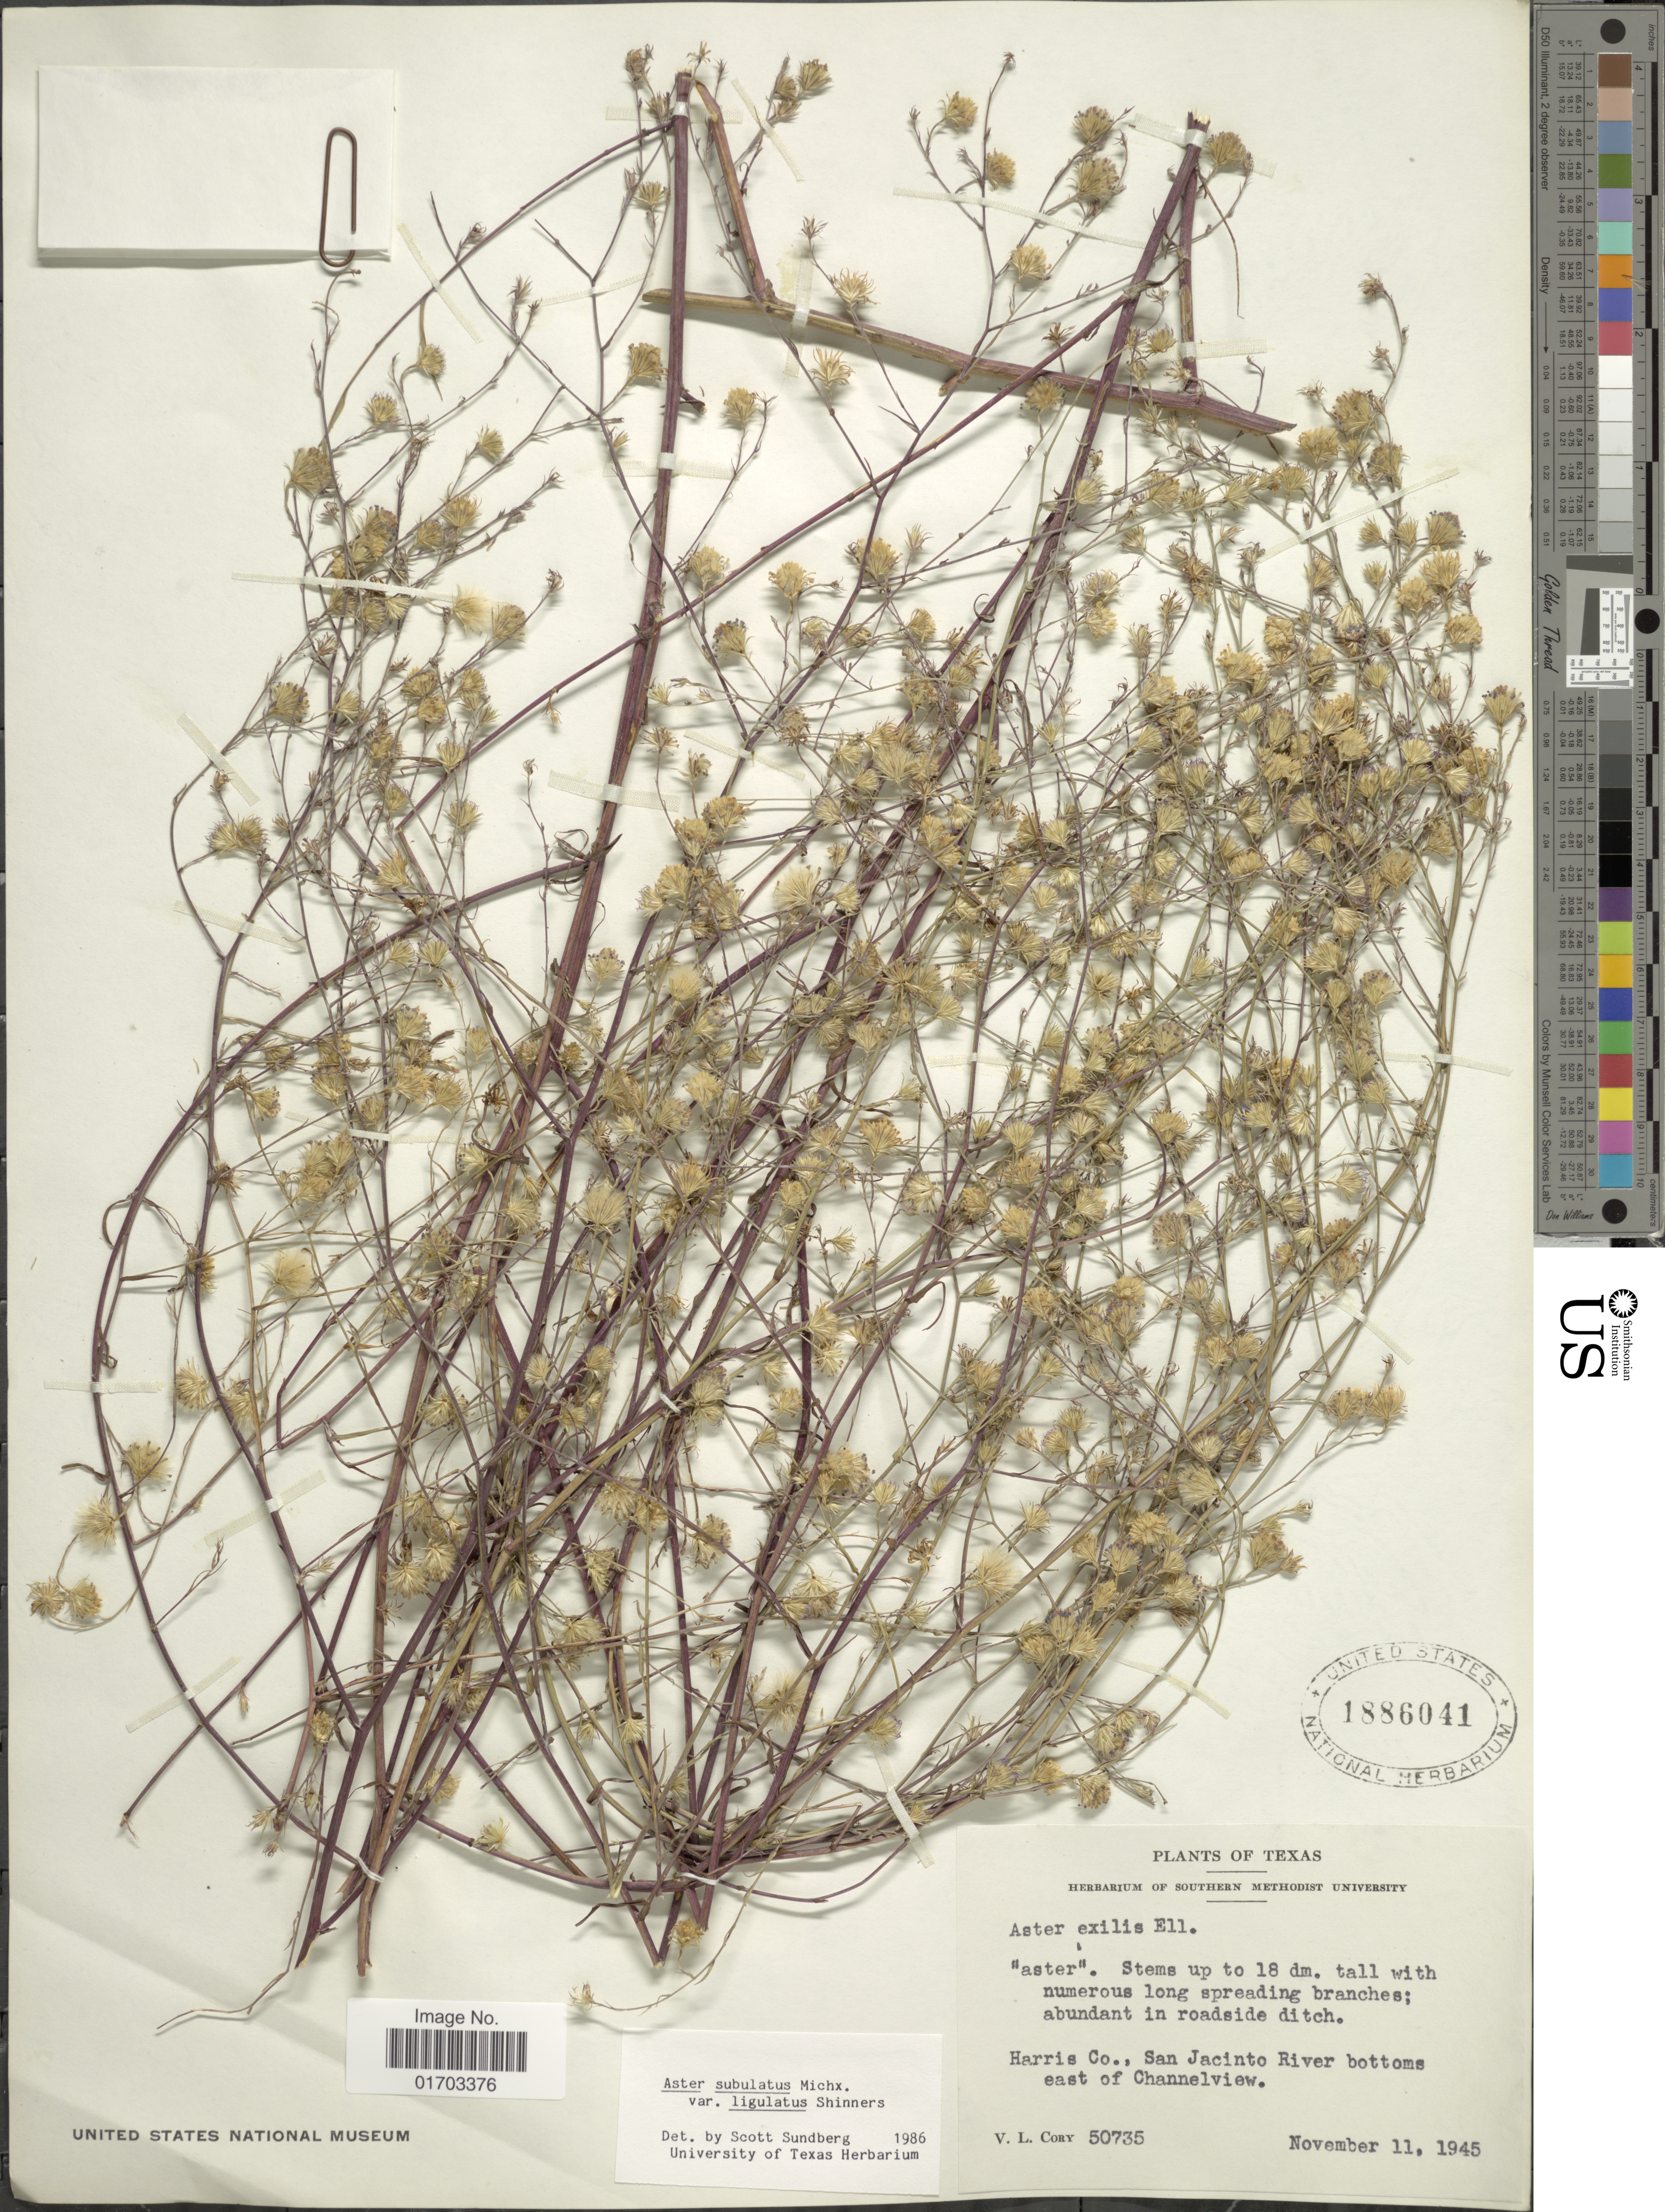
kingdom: Plantae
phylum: Tracheophyta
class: Magnoliopsida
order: Asterales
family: Asteraceae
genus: Symphyotrichum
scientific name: Symphyotrichum subulatum var. ligulatum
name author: (Shinners) S.D. Sundb.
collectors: V. Cory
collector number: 50735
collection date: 1945-11-11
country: United States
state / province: Texas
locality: Harris Co., San Jacinto River bottoms east of Channelview, abundant in roadside ditch.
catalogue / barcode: US 1886041